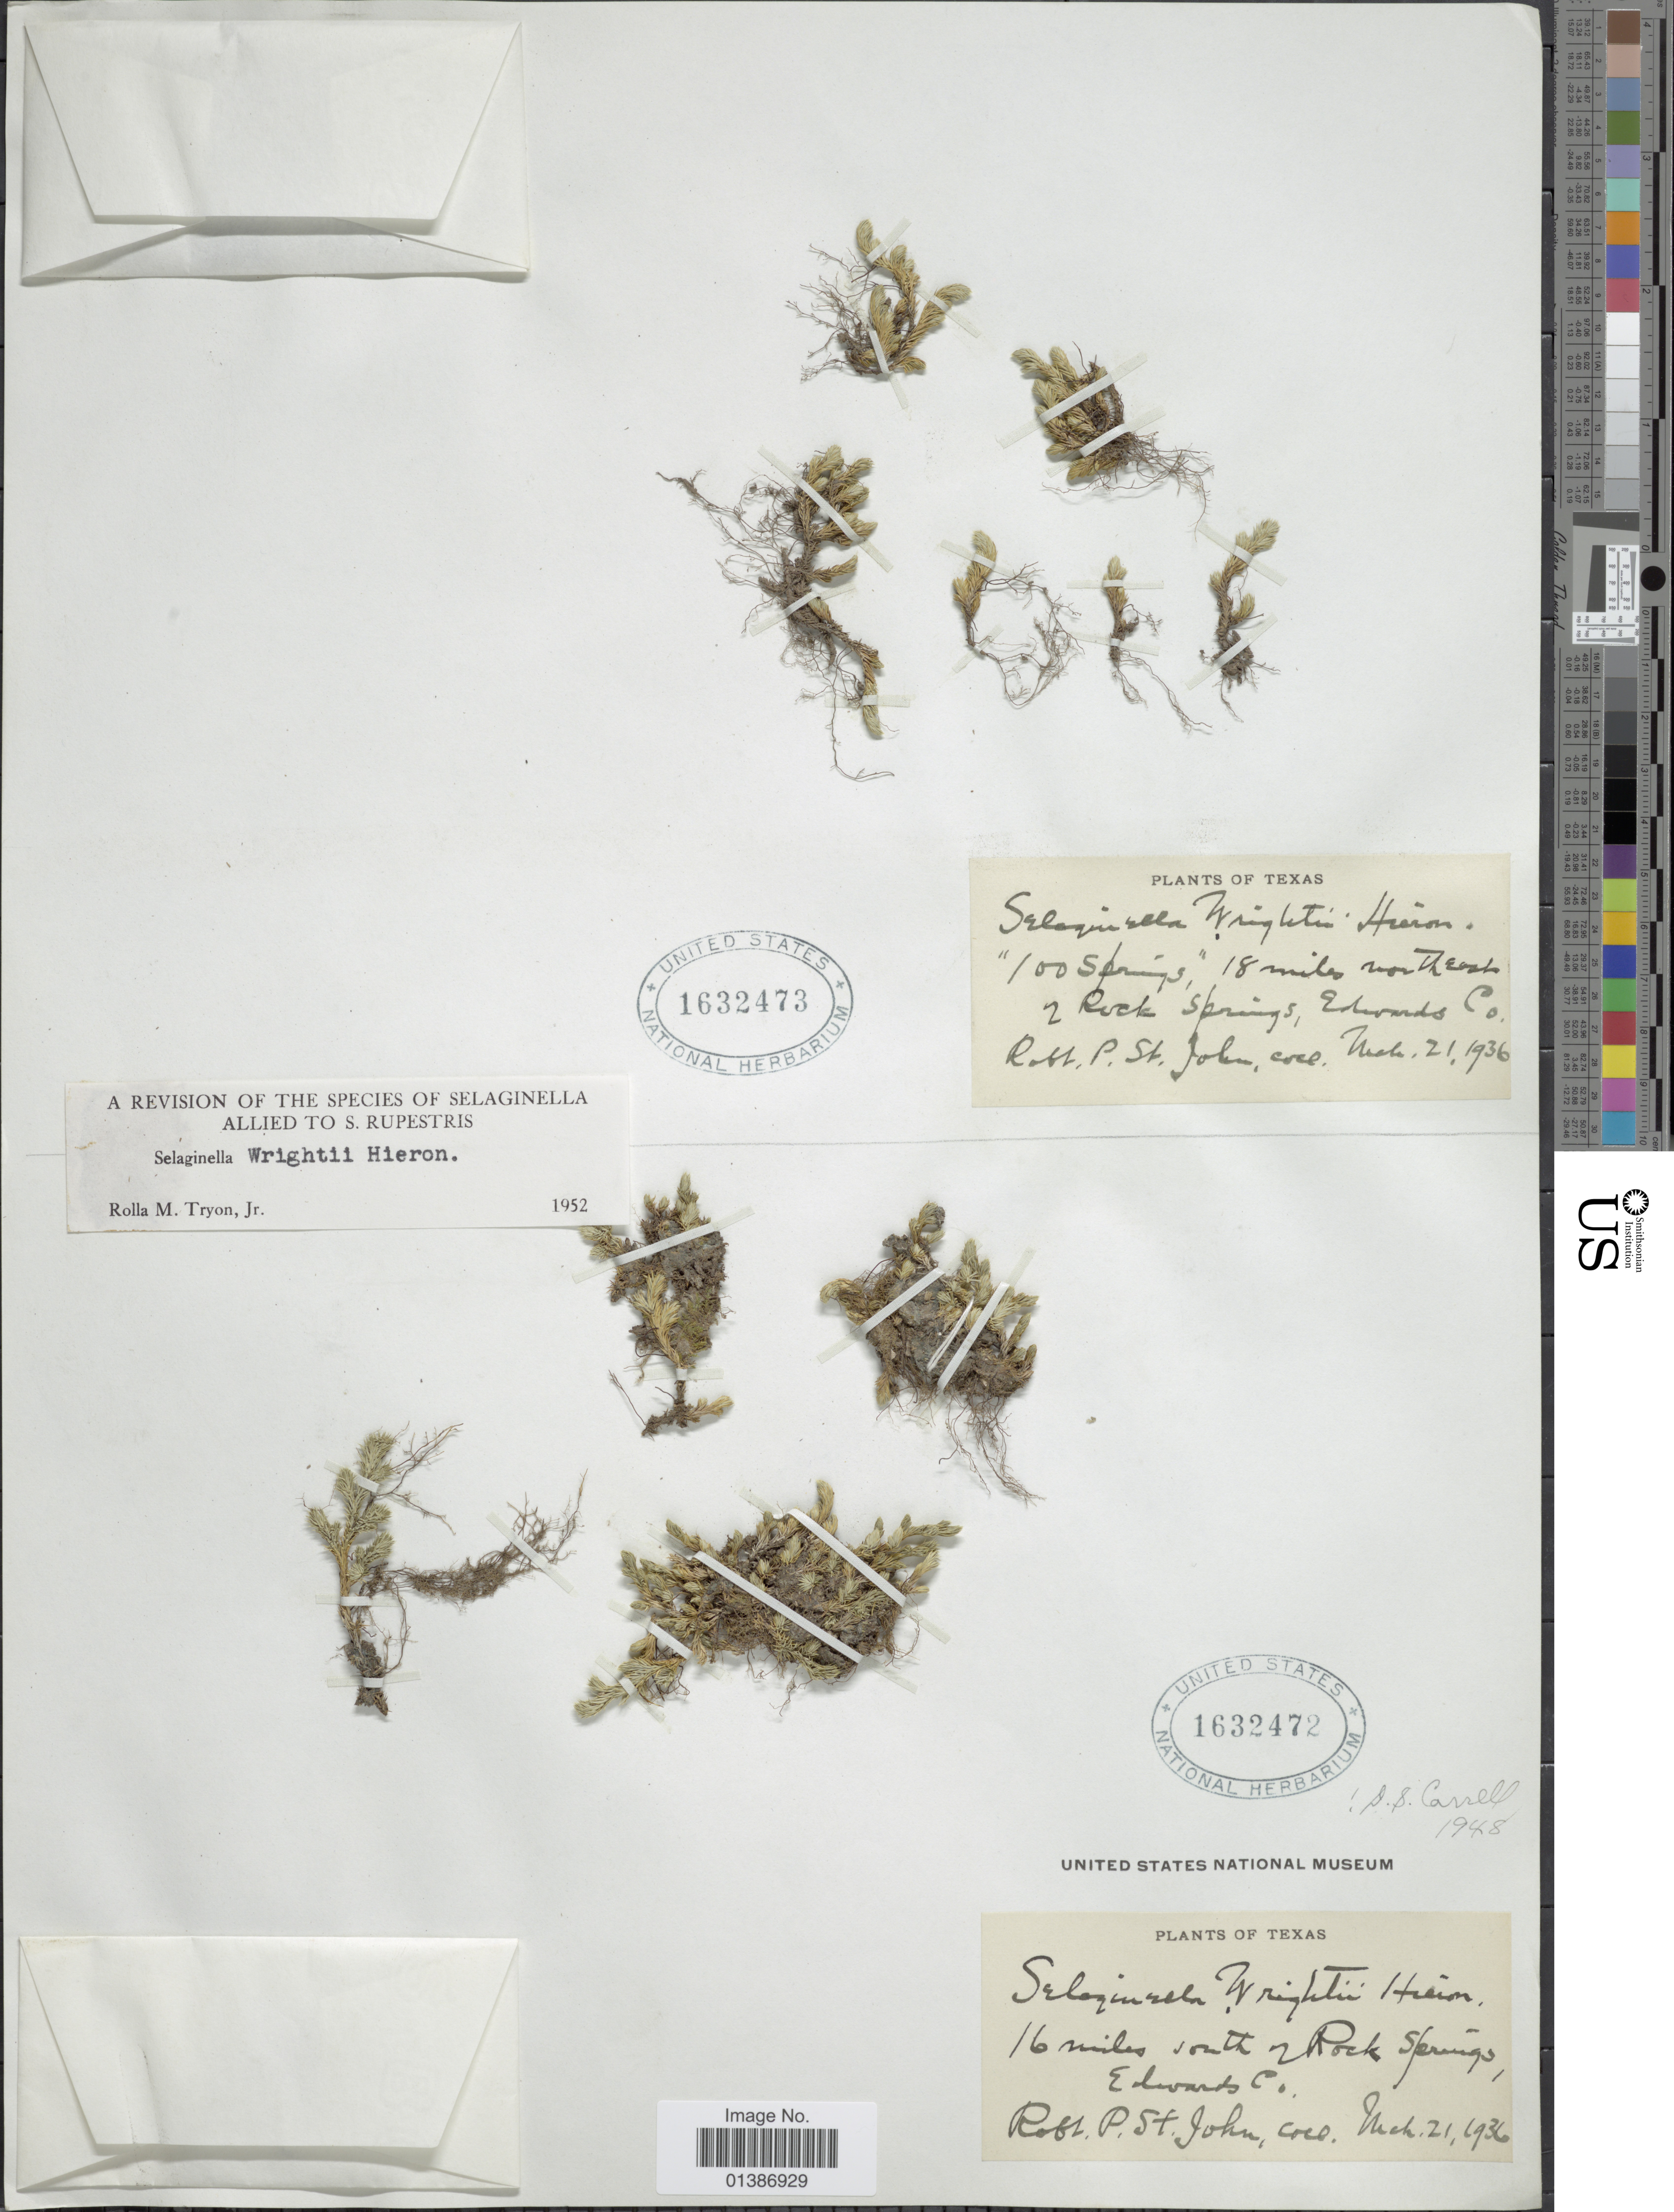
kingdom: Plantae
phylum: Tracheophyta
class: Lycopodiopsida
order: Selaginellales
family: Selaginellaceae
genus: Selaginella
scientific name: Selaginella wrightii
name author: Hieron.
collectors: R. P. St. John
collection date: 1936-03-21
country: United States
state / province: Texas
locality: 100 Springs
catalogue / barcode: US 1632473-2